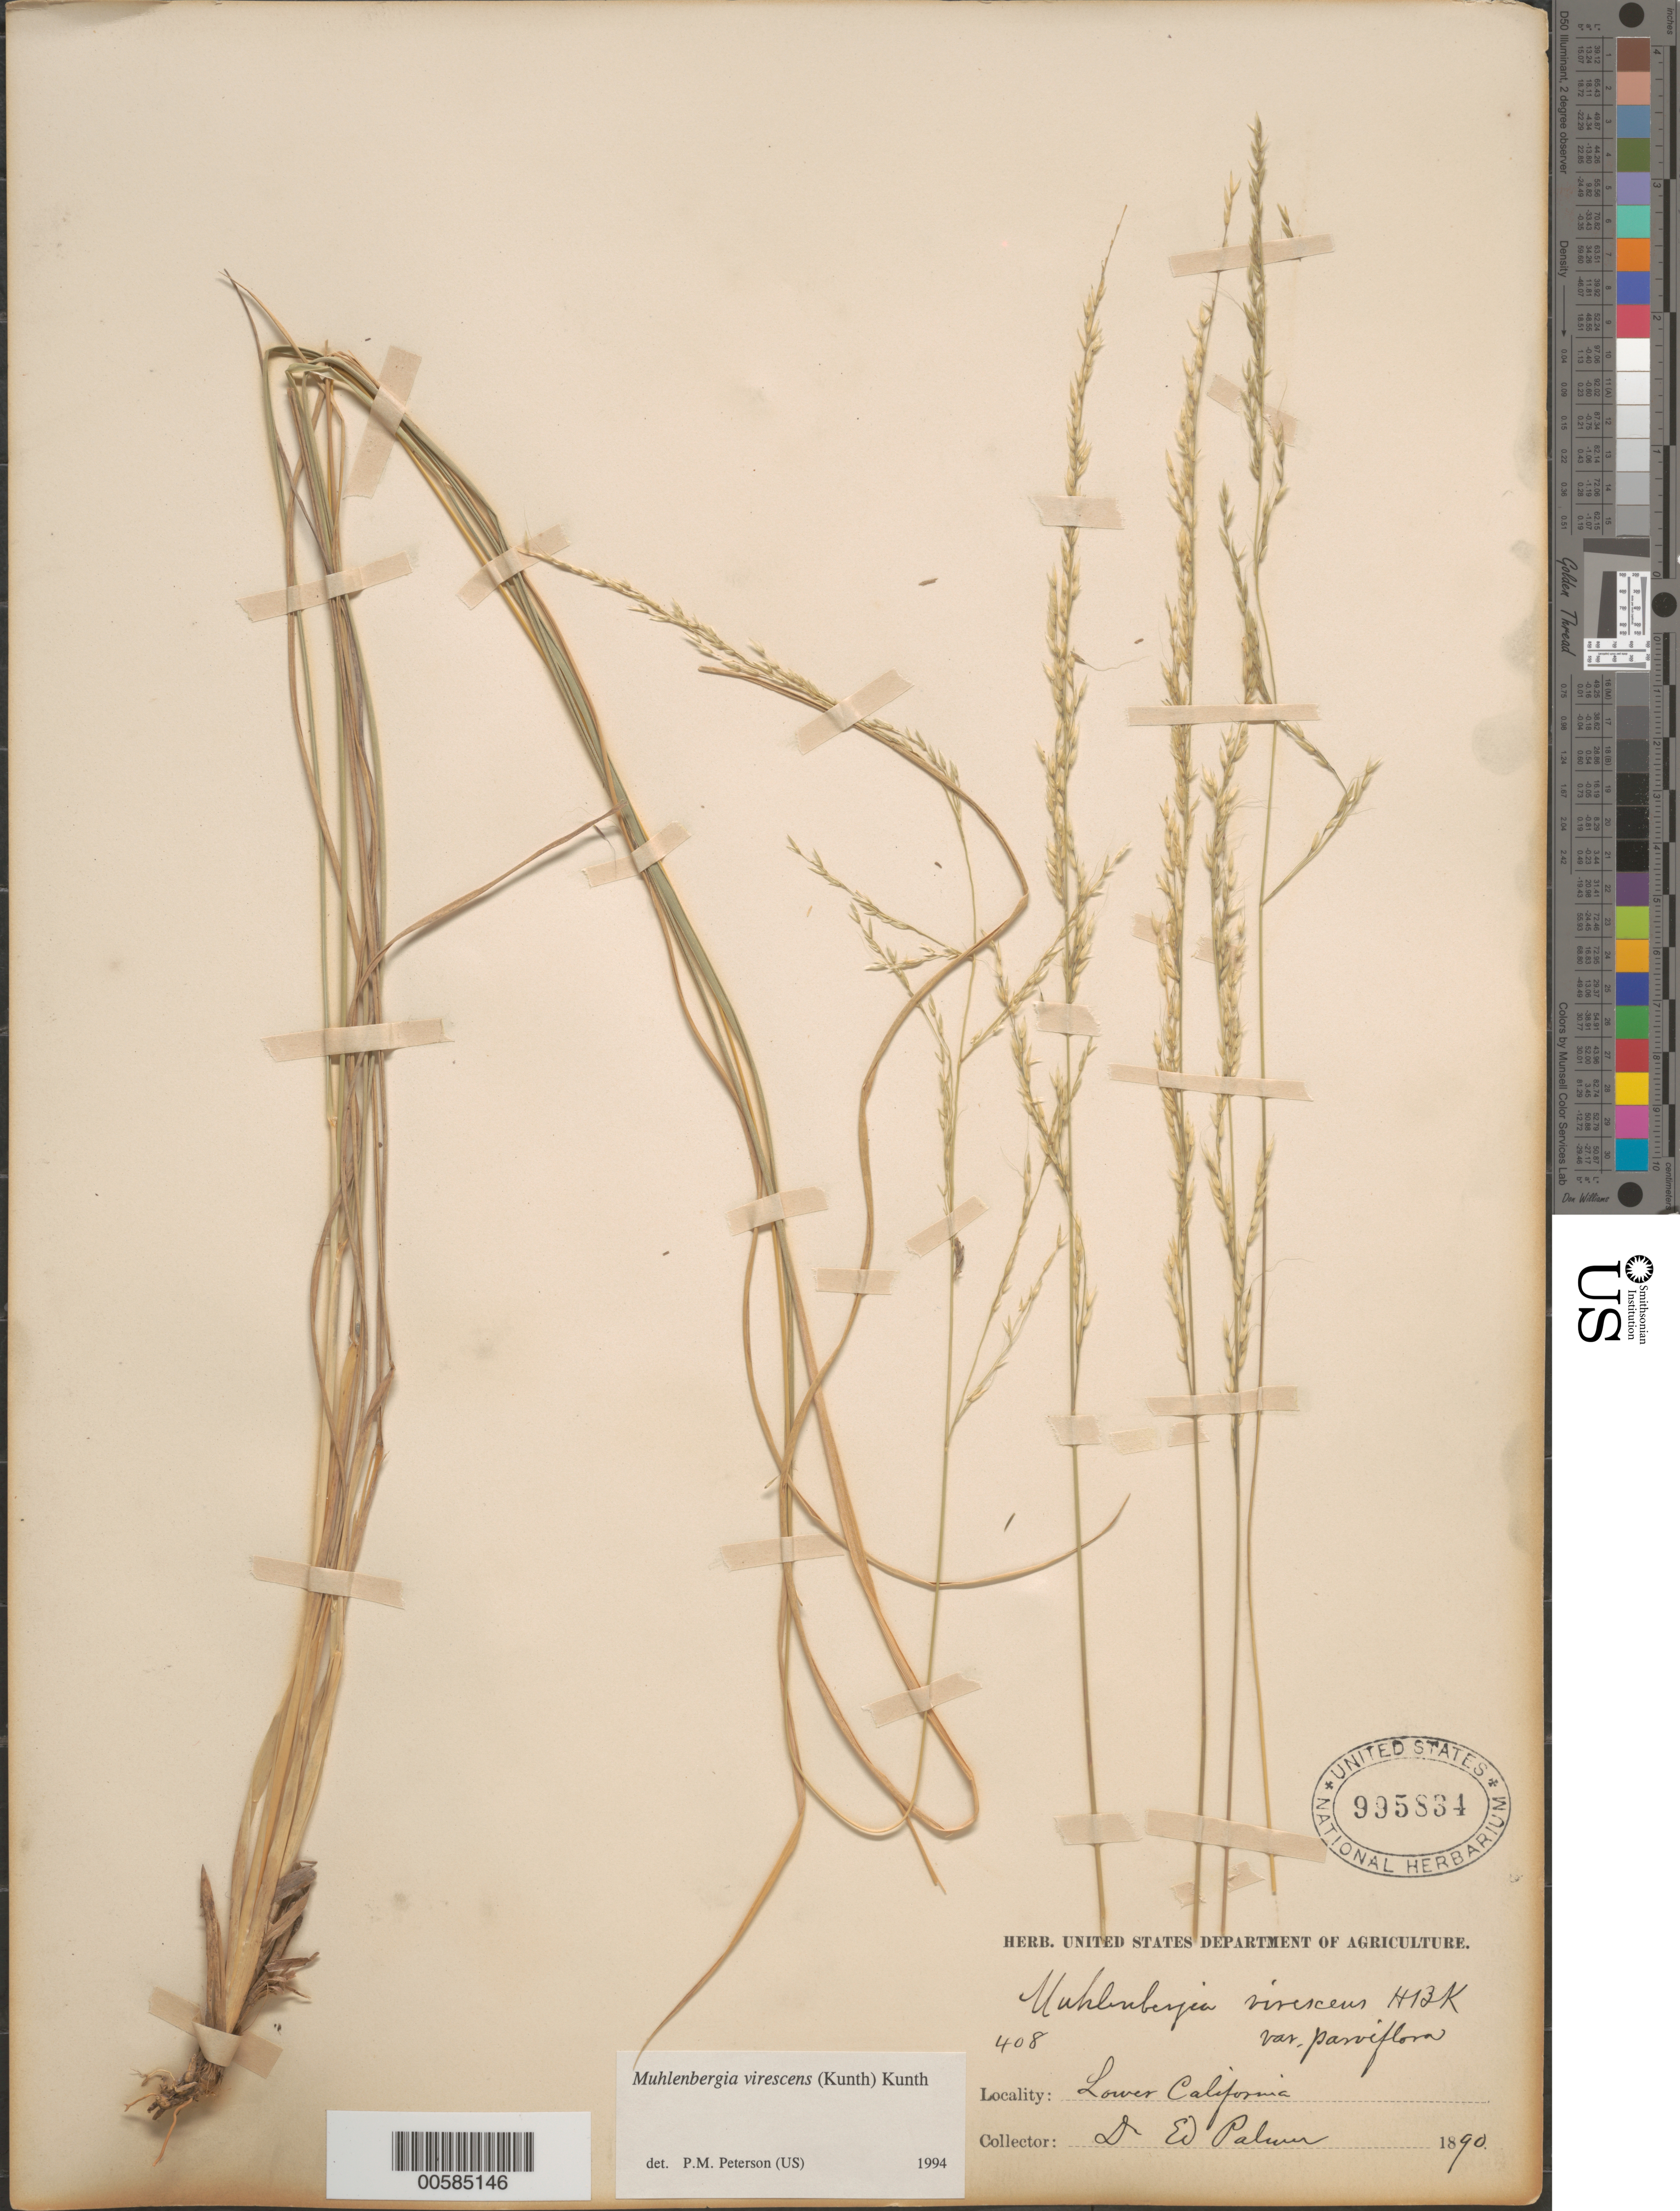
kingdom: Plantae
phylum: Tracheophyta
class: Liliopsida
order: Poales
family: Poaceae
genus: Muhlenbergia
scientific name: Muhlenbergia virescens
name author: (Kunth) Trin.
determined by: Peterson, Paul M., (BOT), Smithsonian Institution - National Museum of Natural History (UNITED STATES)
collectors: E. Palmer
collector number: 408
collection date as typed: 0 1890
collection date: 1890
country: Mexico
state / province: Baja California Norte / Baja California Sur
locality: Lower California.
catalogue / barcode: US 995834